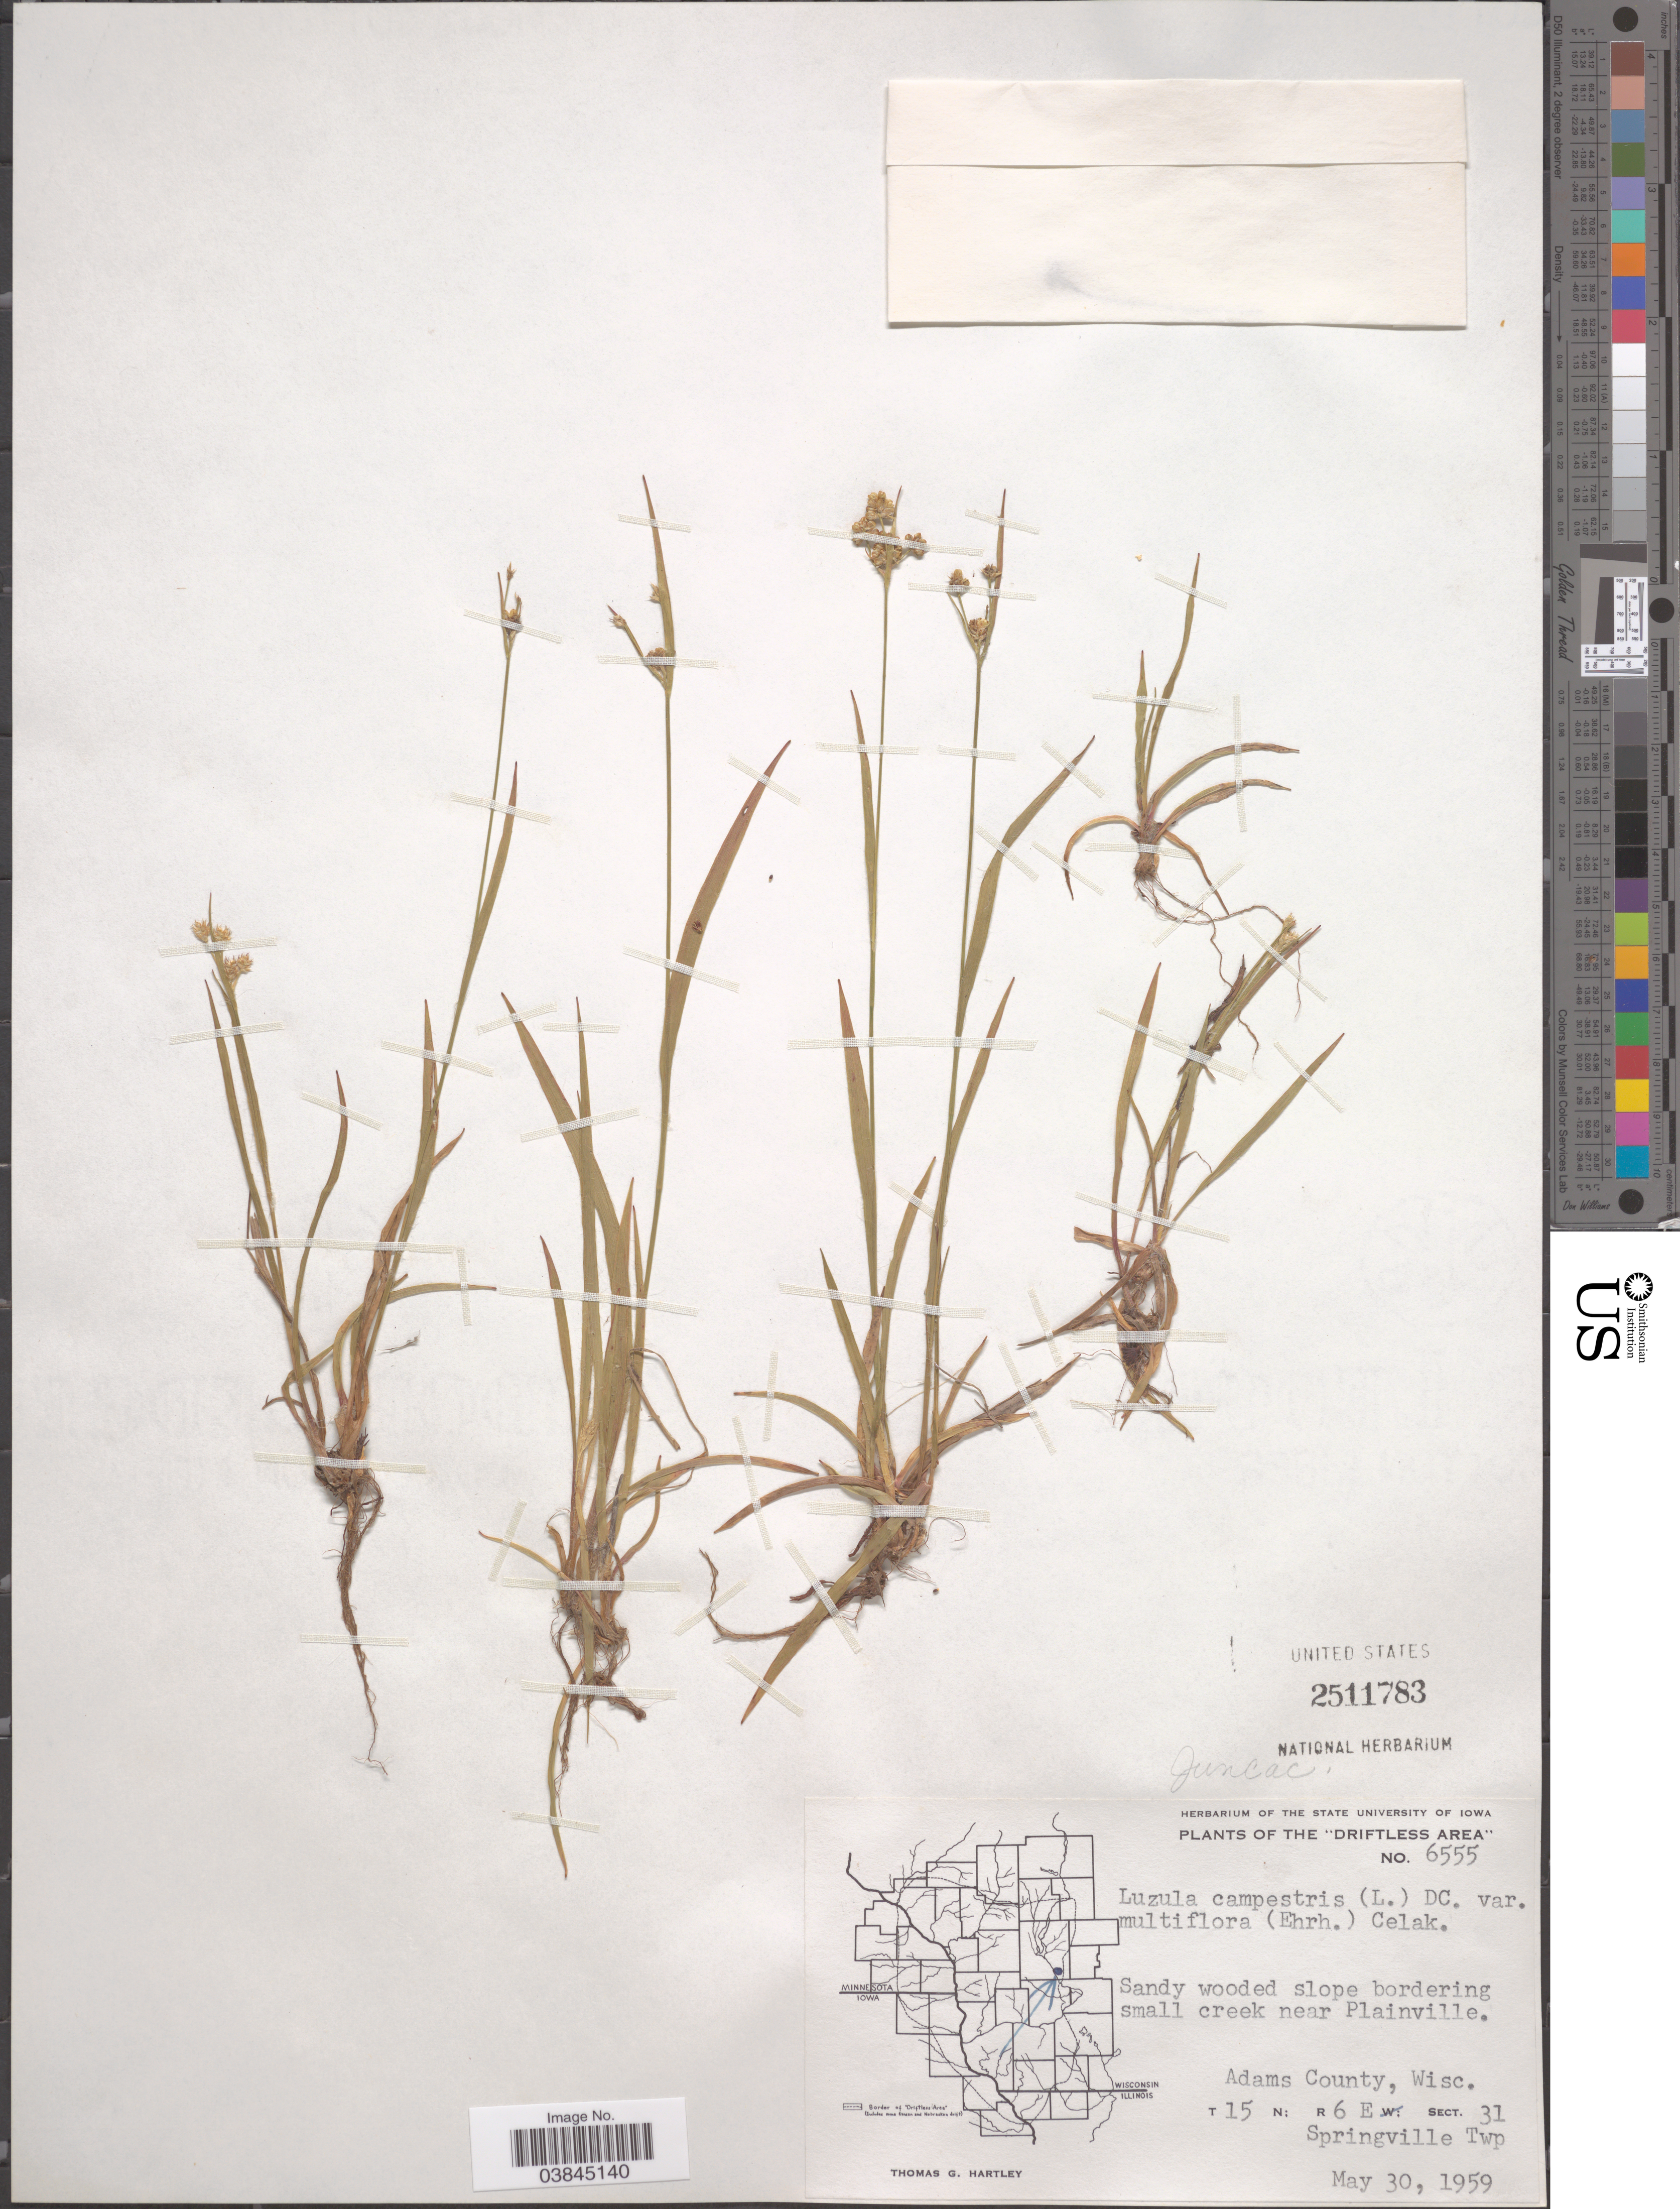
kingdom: Plantae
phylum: Tracheophyta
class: Liliopsida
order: Poales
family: Juncaceae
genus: Luzula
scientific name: Luzula campestris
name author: (L.) DC.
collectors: T. G. Hartley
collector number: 6555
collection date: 1959-05-30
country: United States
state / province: Wisconsin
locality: The "Driftless Area". Near Plainville. Adams County. T 15 N; R 6 E; Sect. 31. Springville Twp.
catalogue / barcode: US 2511783